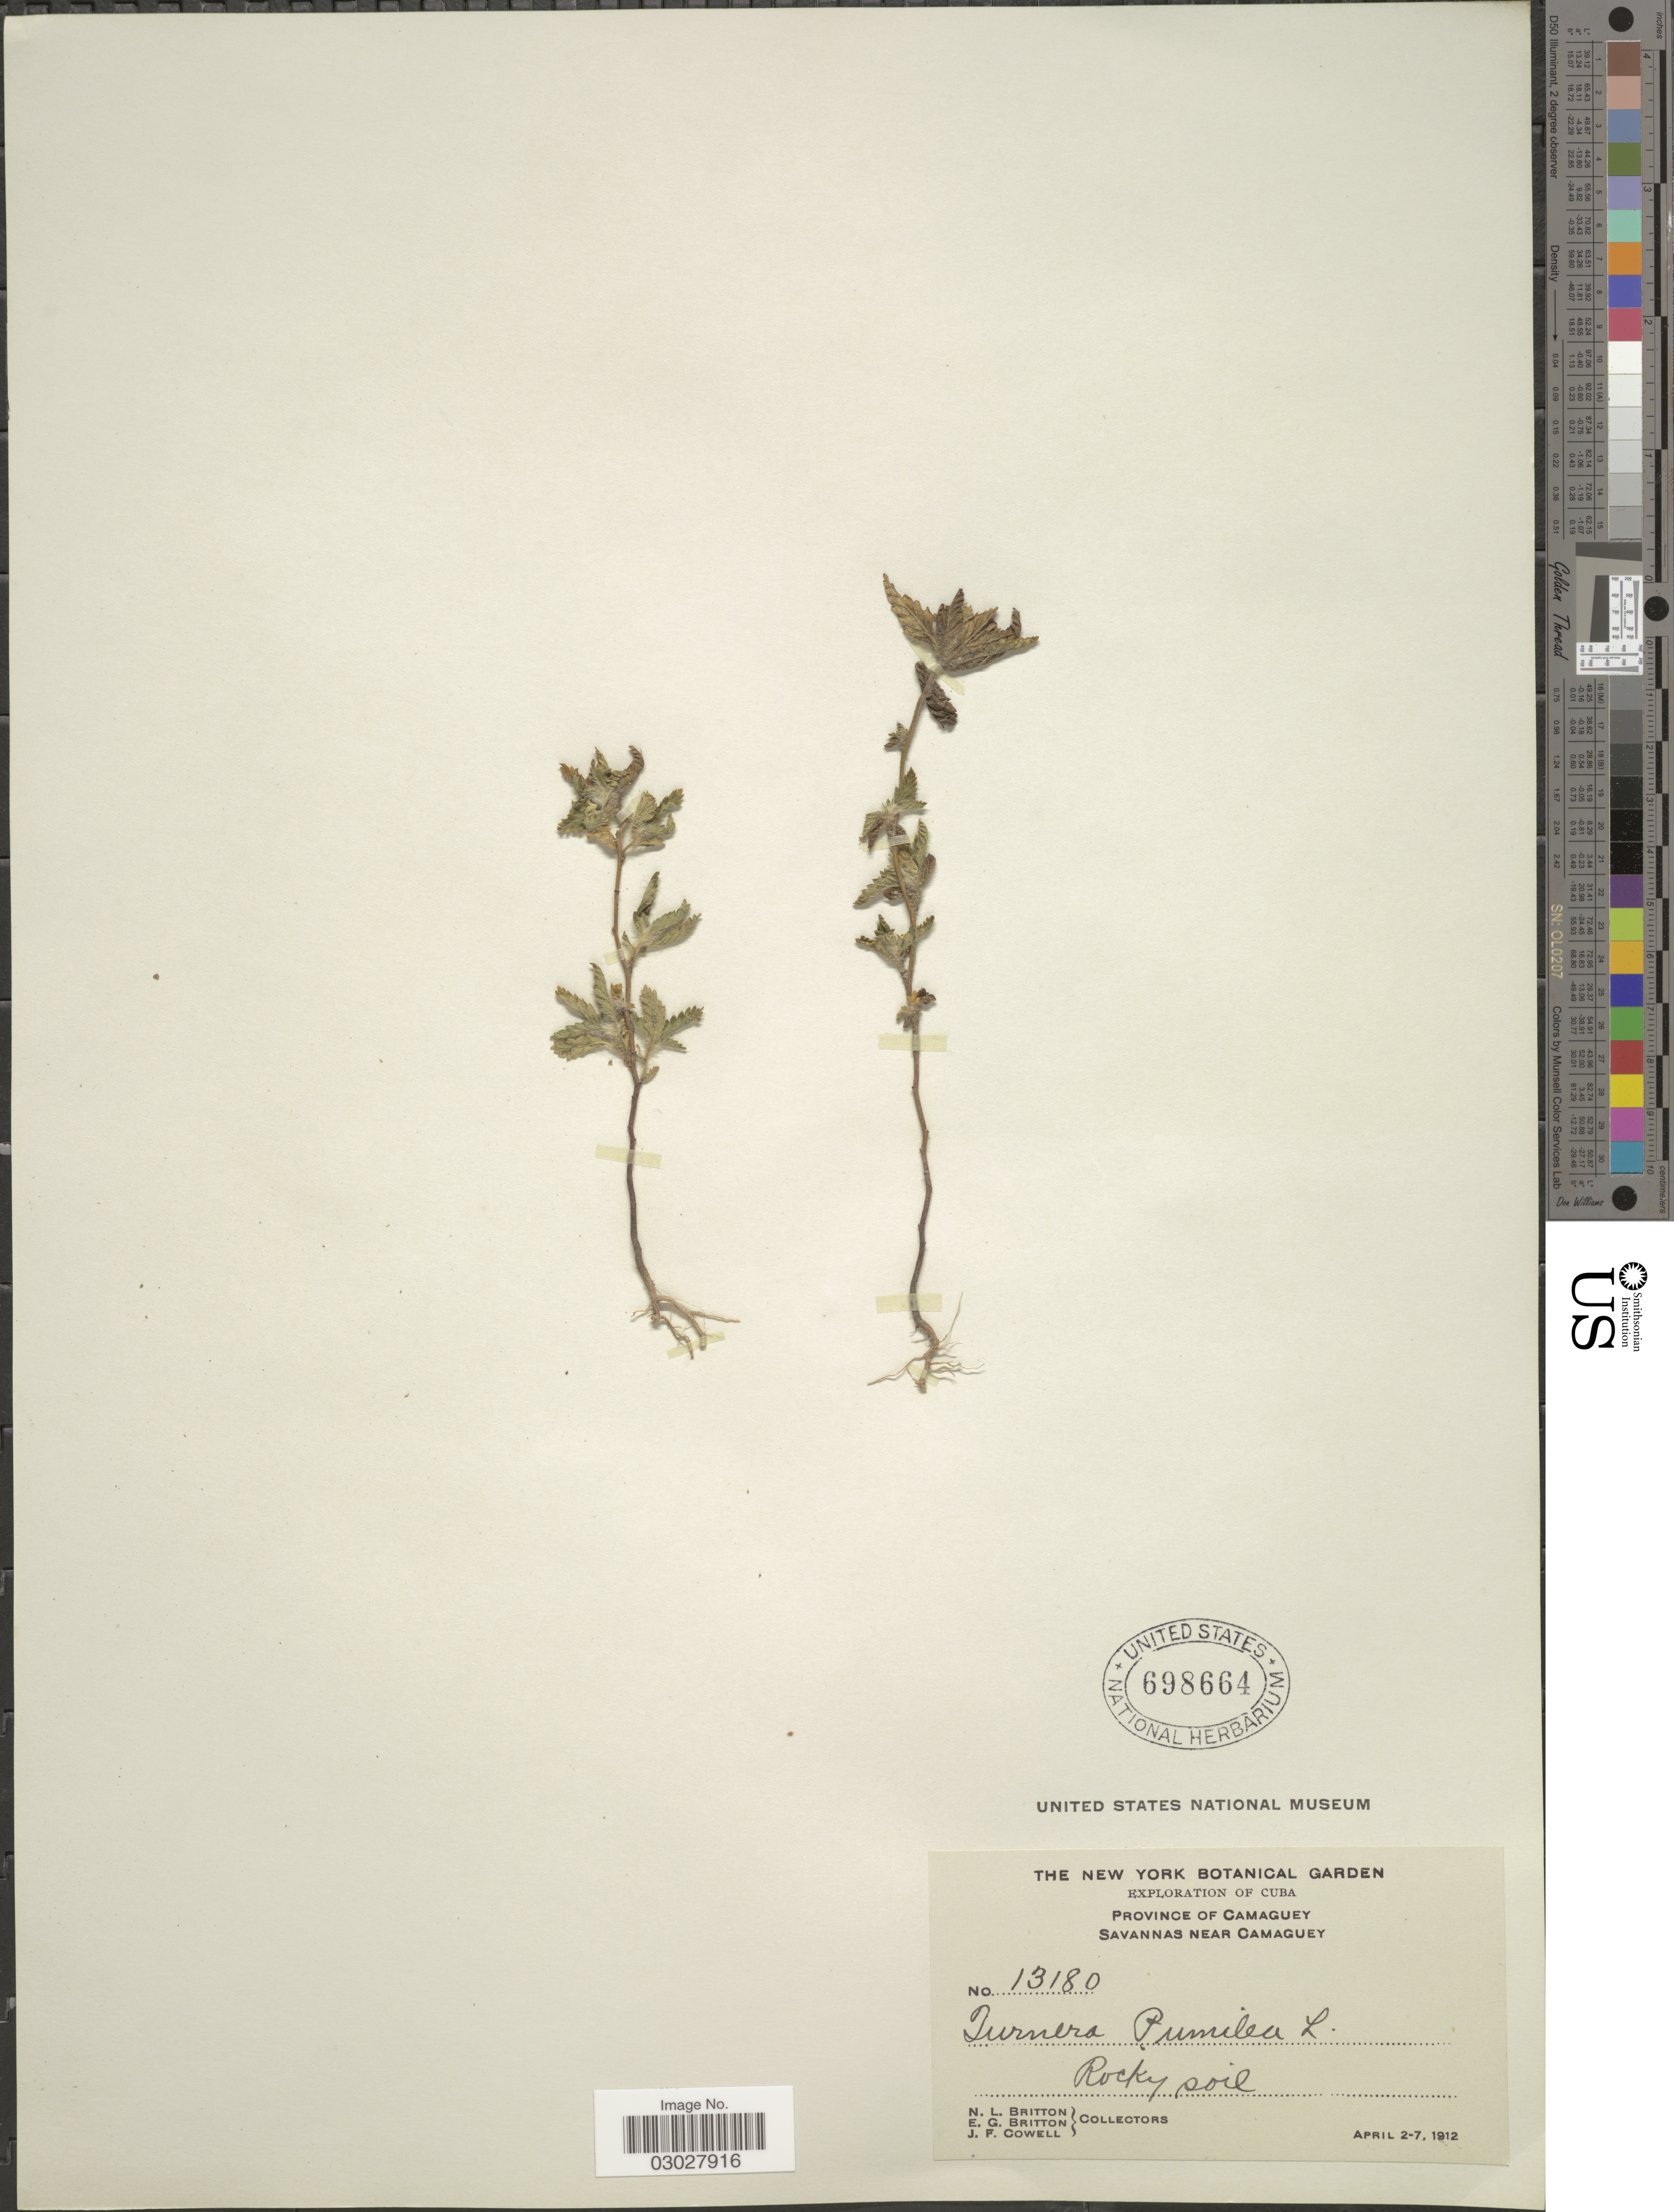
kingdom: Plantae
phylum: Tracheophyta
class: Magnoliopsida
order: Malpighiales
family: Turneraceae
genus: Turnera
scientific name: Turnera pumilea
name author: L.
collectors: N. Britton, E. G. Britton & J. F. Cowell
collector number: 13180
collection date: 1912-04-02/1912-04-07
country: Cuba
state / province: Camagüey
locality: Savannes near Camaguey.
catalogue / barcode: US 698664